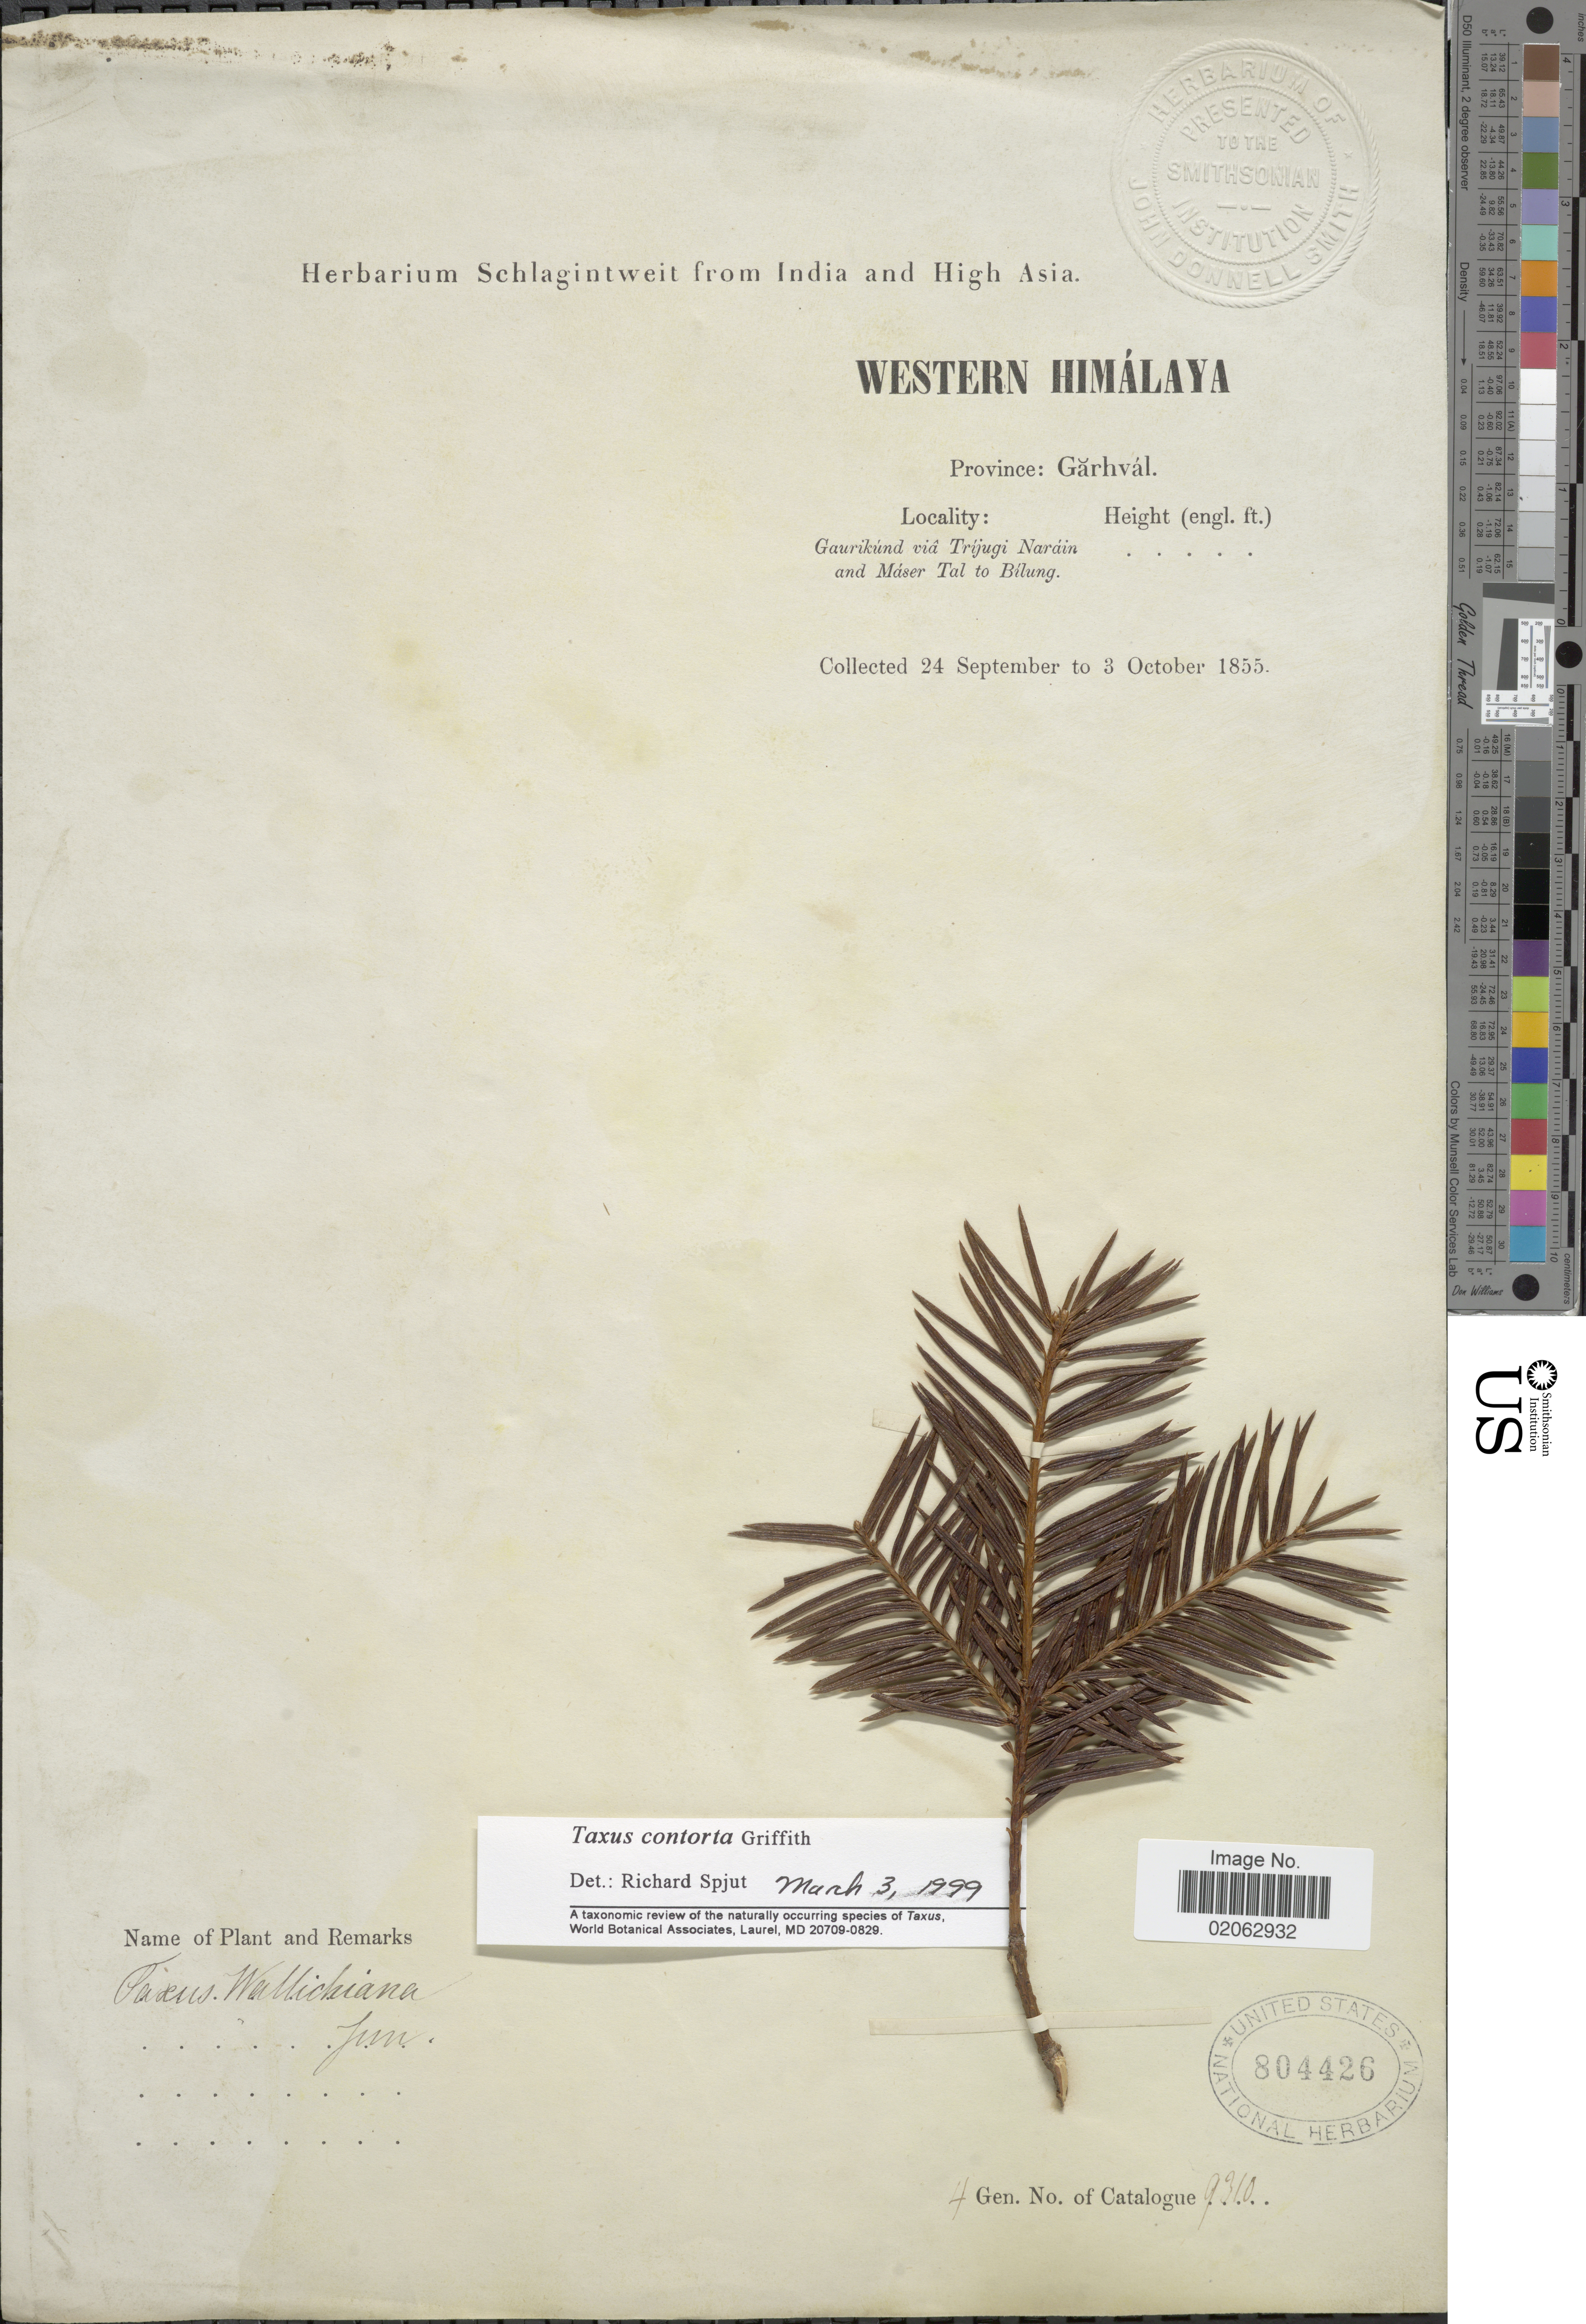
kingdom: Plantae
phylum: Tracheophyta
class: Pinopsida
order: Pinales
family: Taxaceae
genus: Taxus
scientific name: Taxus contorta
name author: Griff.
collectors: ex herb. Schlagintweit from India and High Asia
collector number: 4 gen.No. of Catalogue 9310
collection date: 1855-09-24/1855-10-03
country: India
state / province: Uttarakhand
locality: Western Himalaya, Province: Garhval, Gaurikund via Trijugi Narain and Maser Tal to Bilung.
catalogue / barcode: US 804426